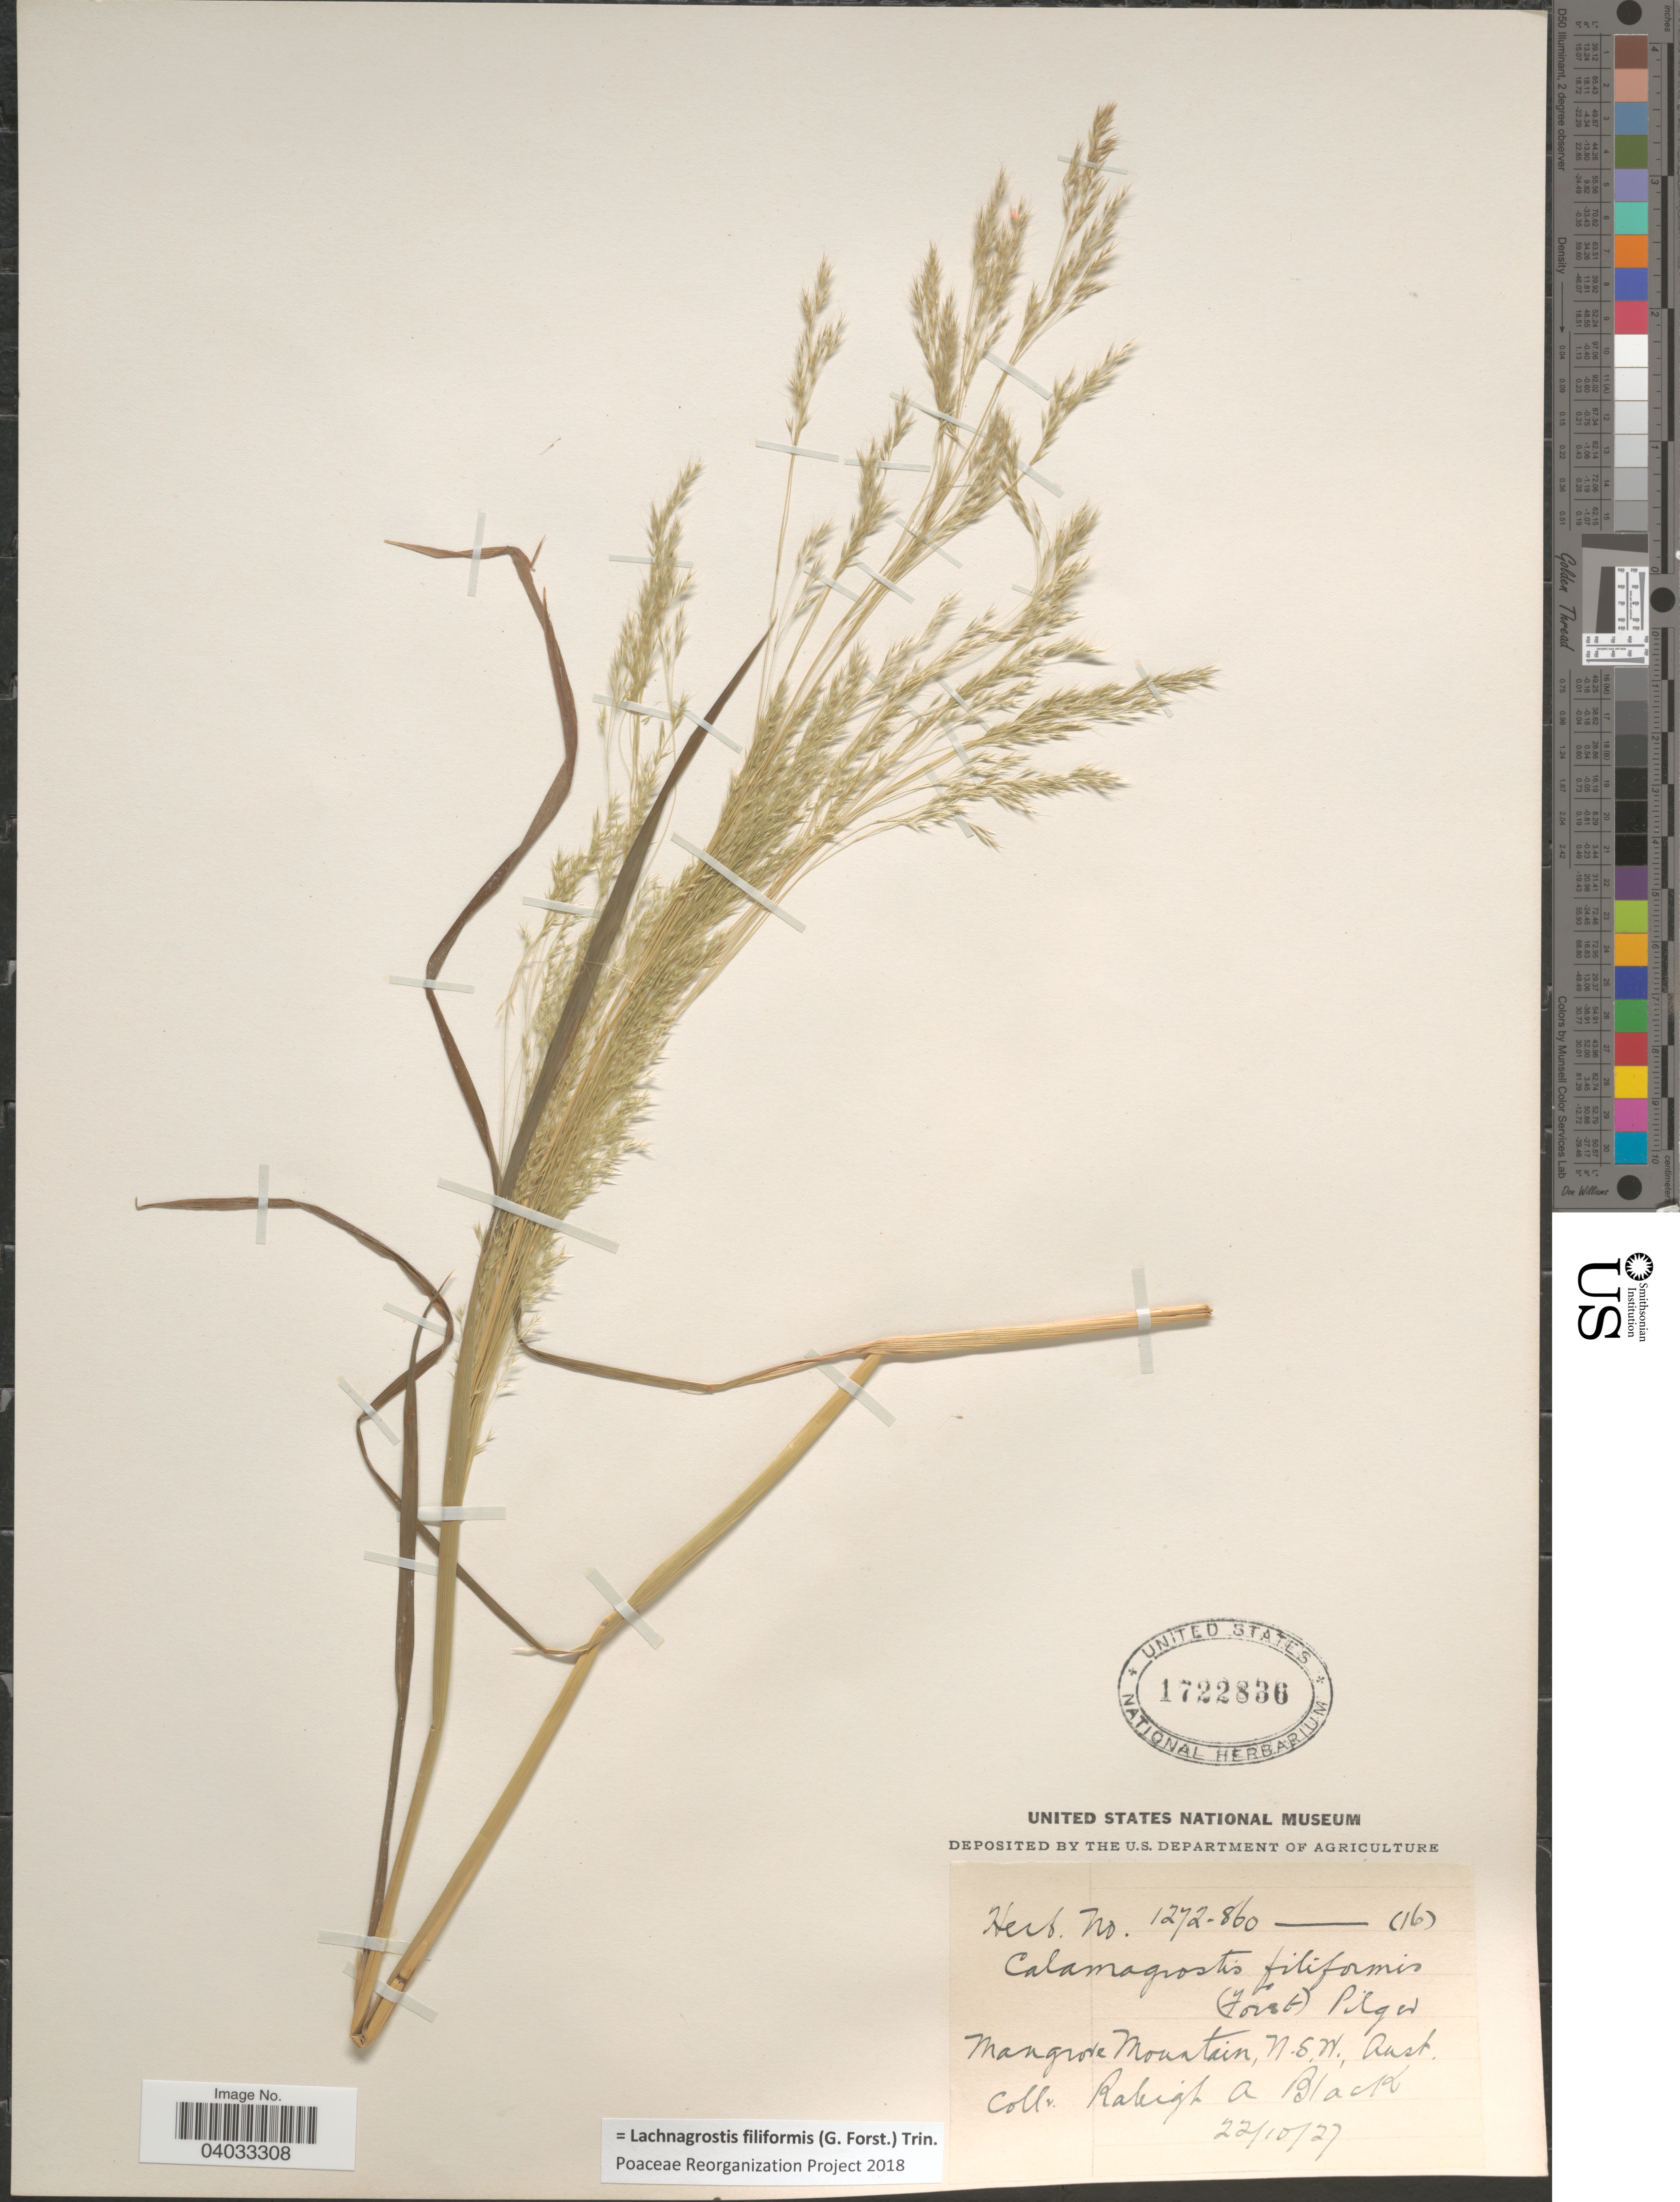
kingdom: Plantae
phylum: Tracheophyta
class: Liliopsida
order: Poales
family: Poaceae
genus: Lachnagrostis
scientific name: Lachnagrostis filiformis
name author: (J.R. Forst.) Trin.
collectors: R. A. Black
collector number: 1272.860 (16)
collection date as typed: Transcribed d/m/y: 22/10/27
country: Australia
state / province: New South Wales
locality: Mangrove Mountain, N.S.W., Aust.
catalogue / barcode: US 1722836